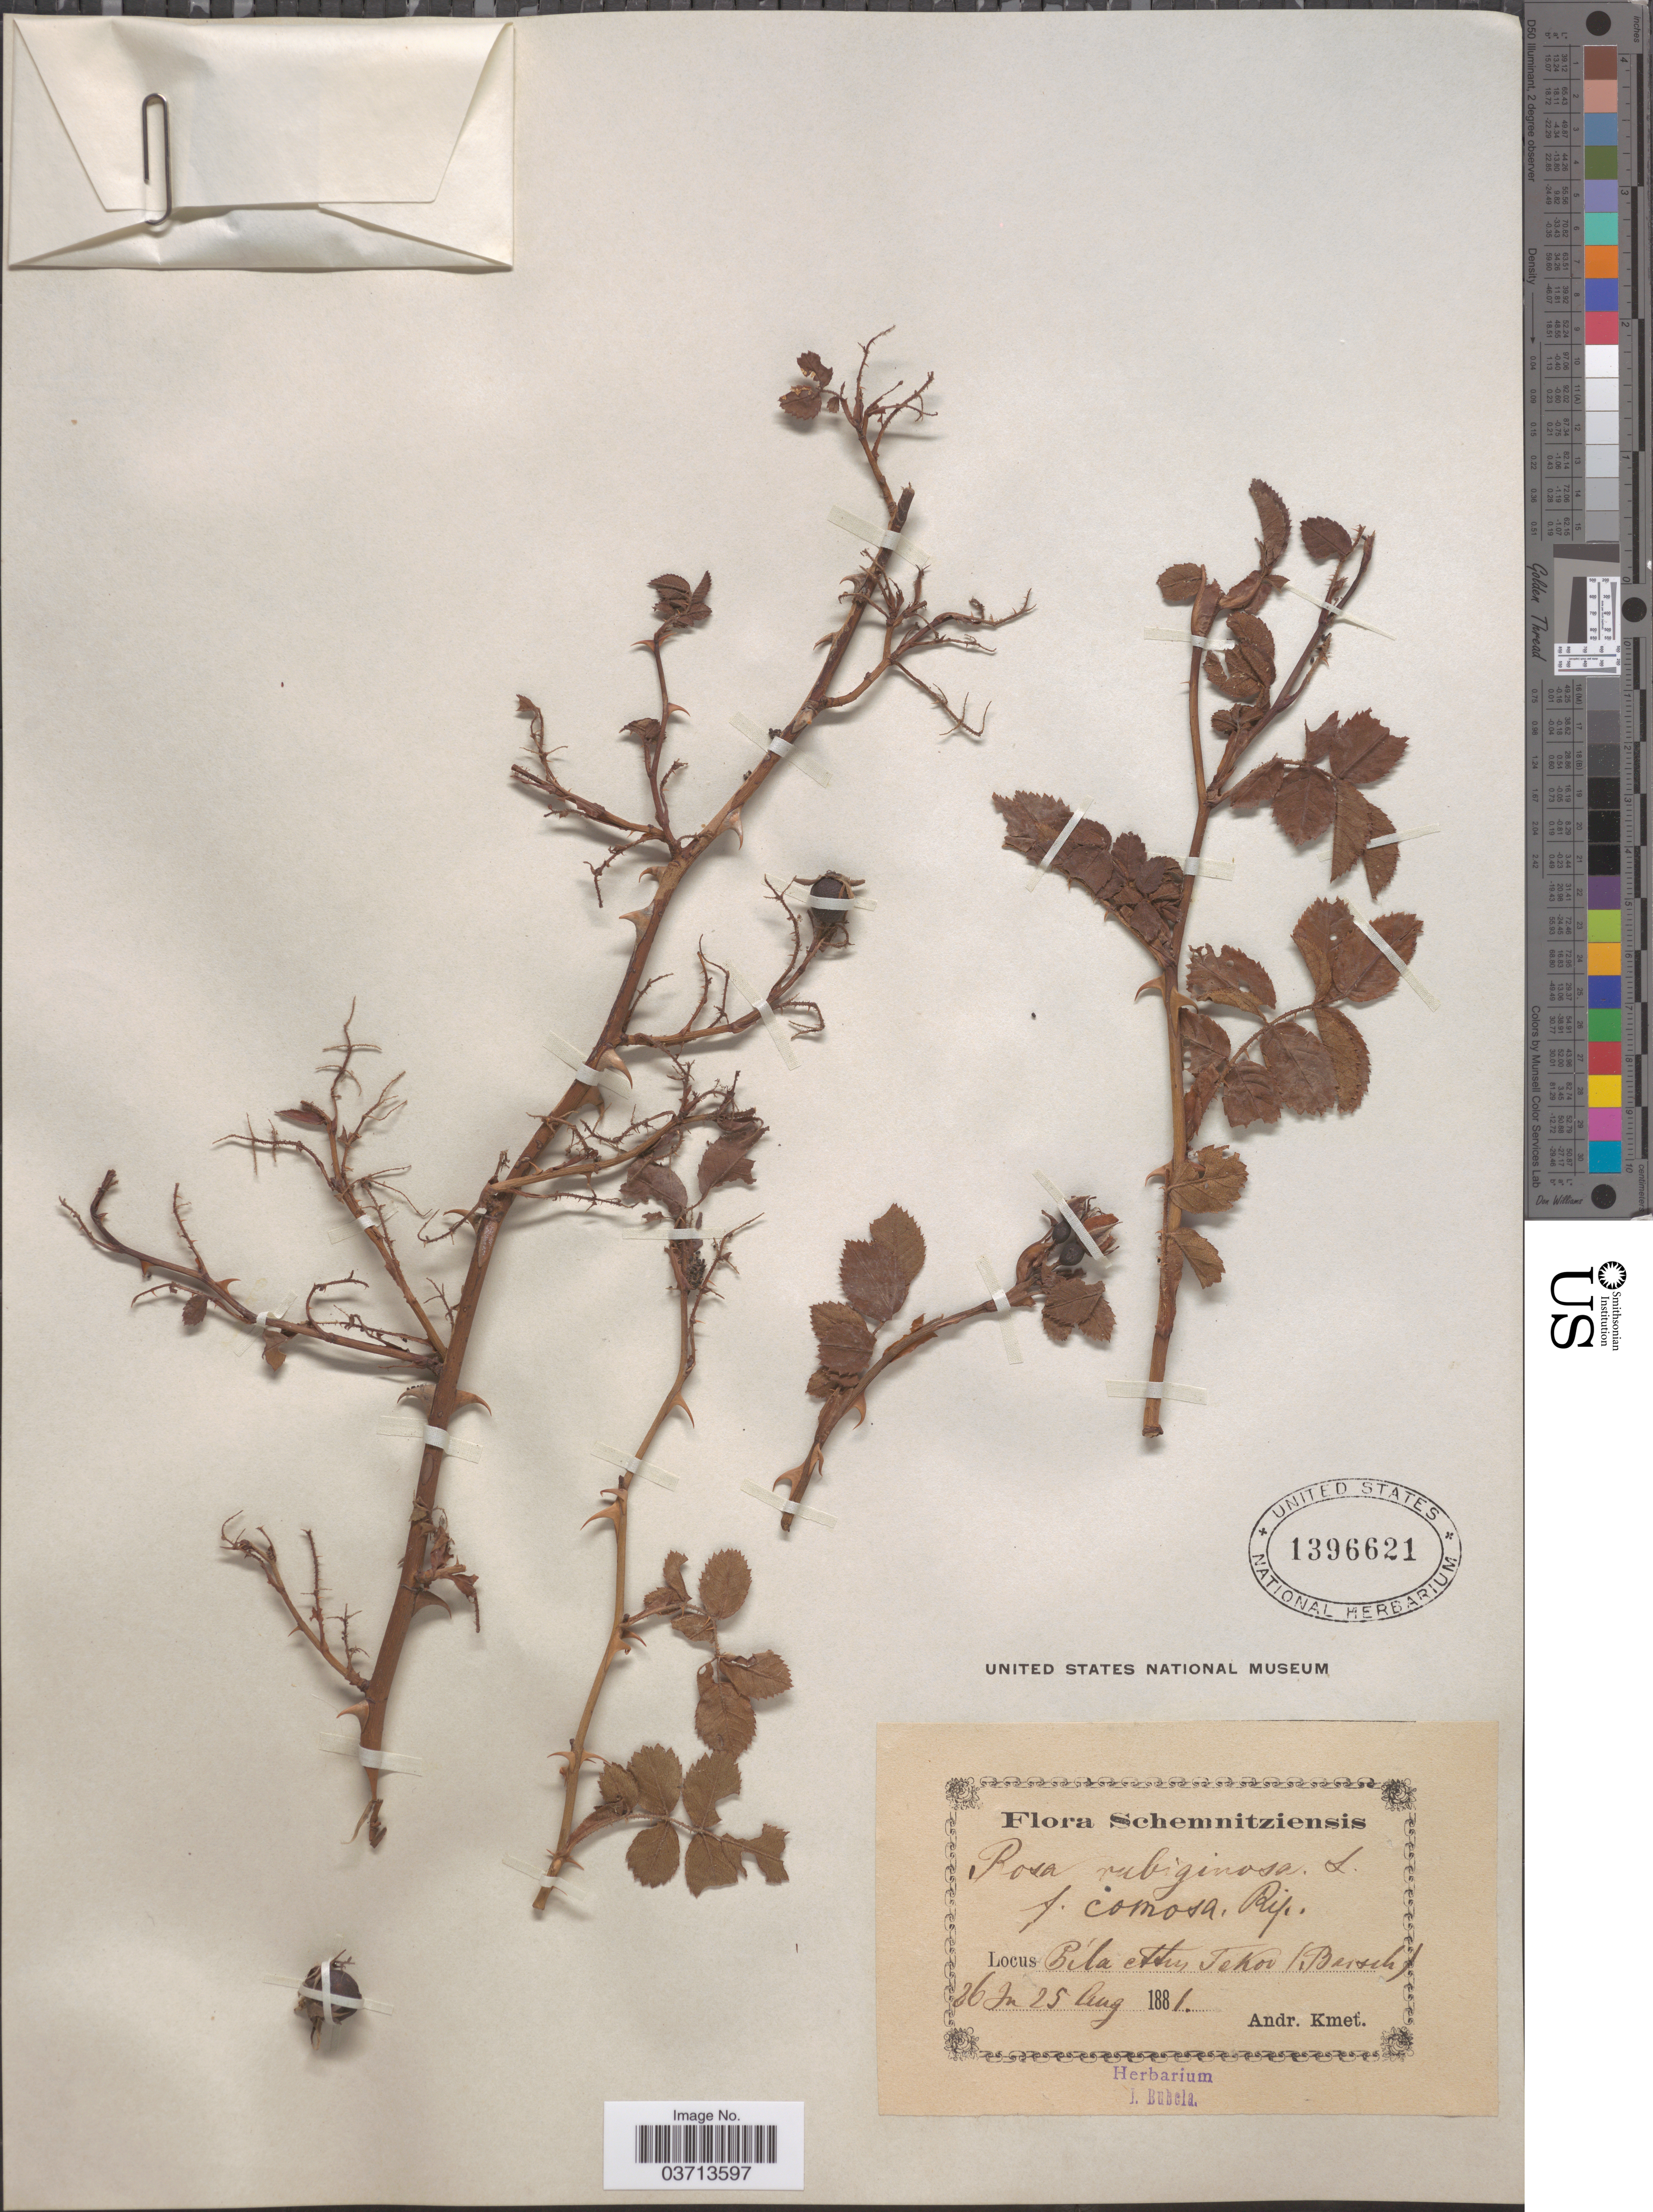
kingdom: Plantae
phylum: Tracheophyta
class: Magnoliopsida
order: Rosales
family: Rosaceae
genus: Rosa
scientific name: Rosa rubiginosa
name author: L.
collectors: A. Kmet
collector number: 26?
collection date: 1881-06-26/1881-08-25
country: Slovakia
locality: Schemnitziensis. Bíla Atters Tehor (Bersch). [interpreted]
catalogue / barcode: US 1396621